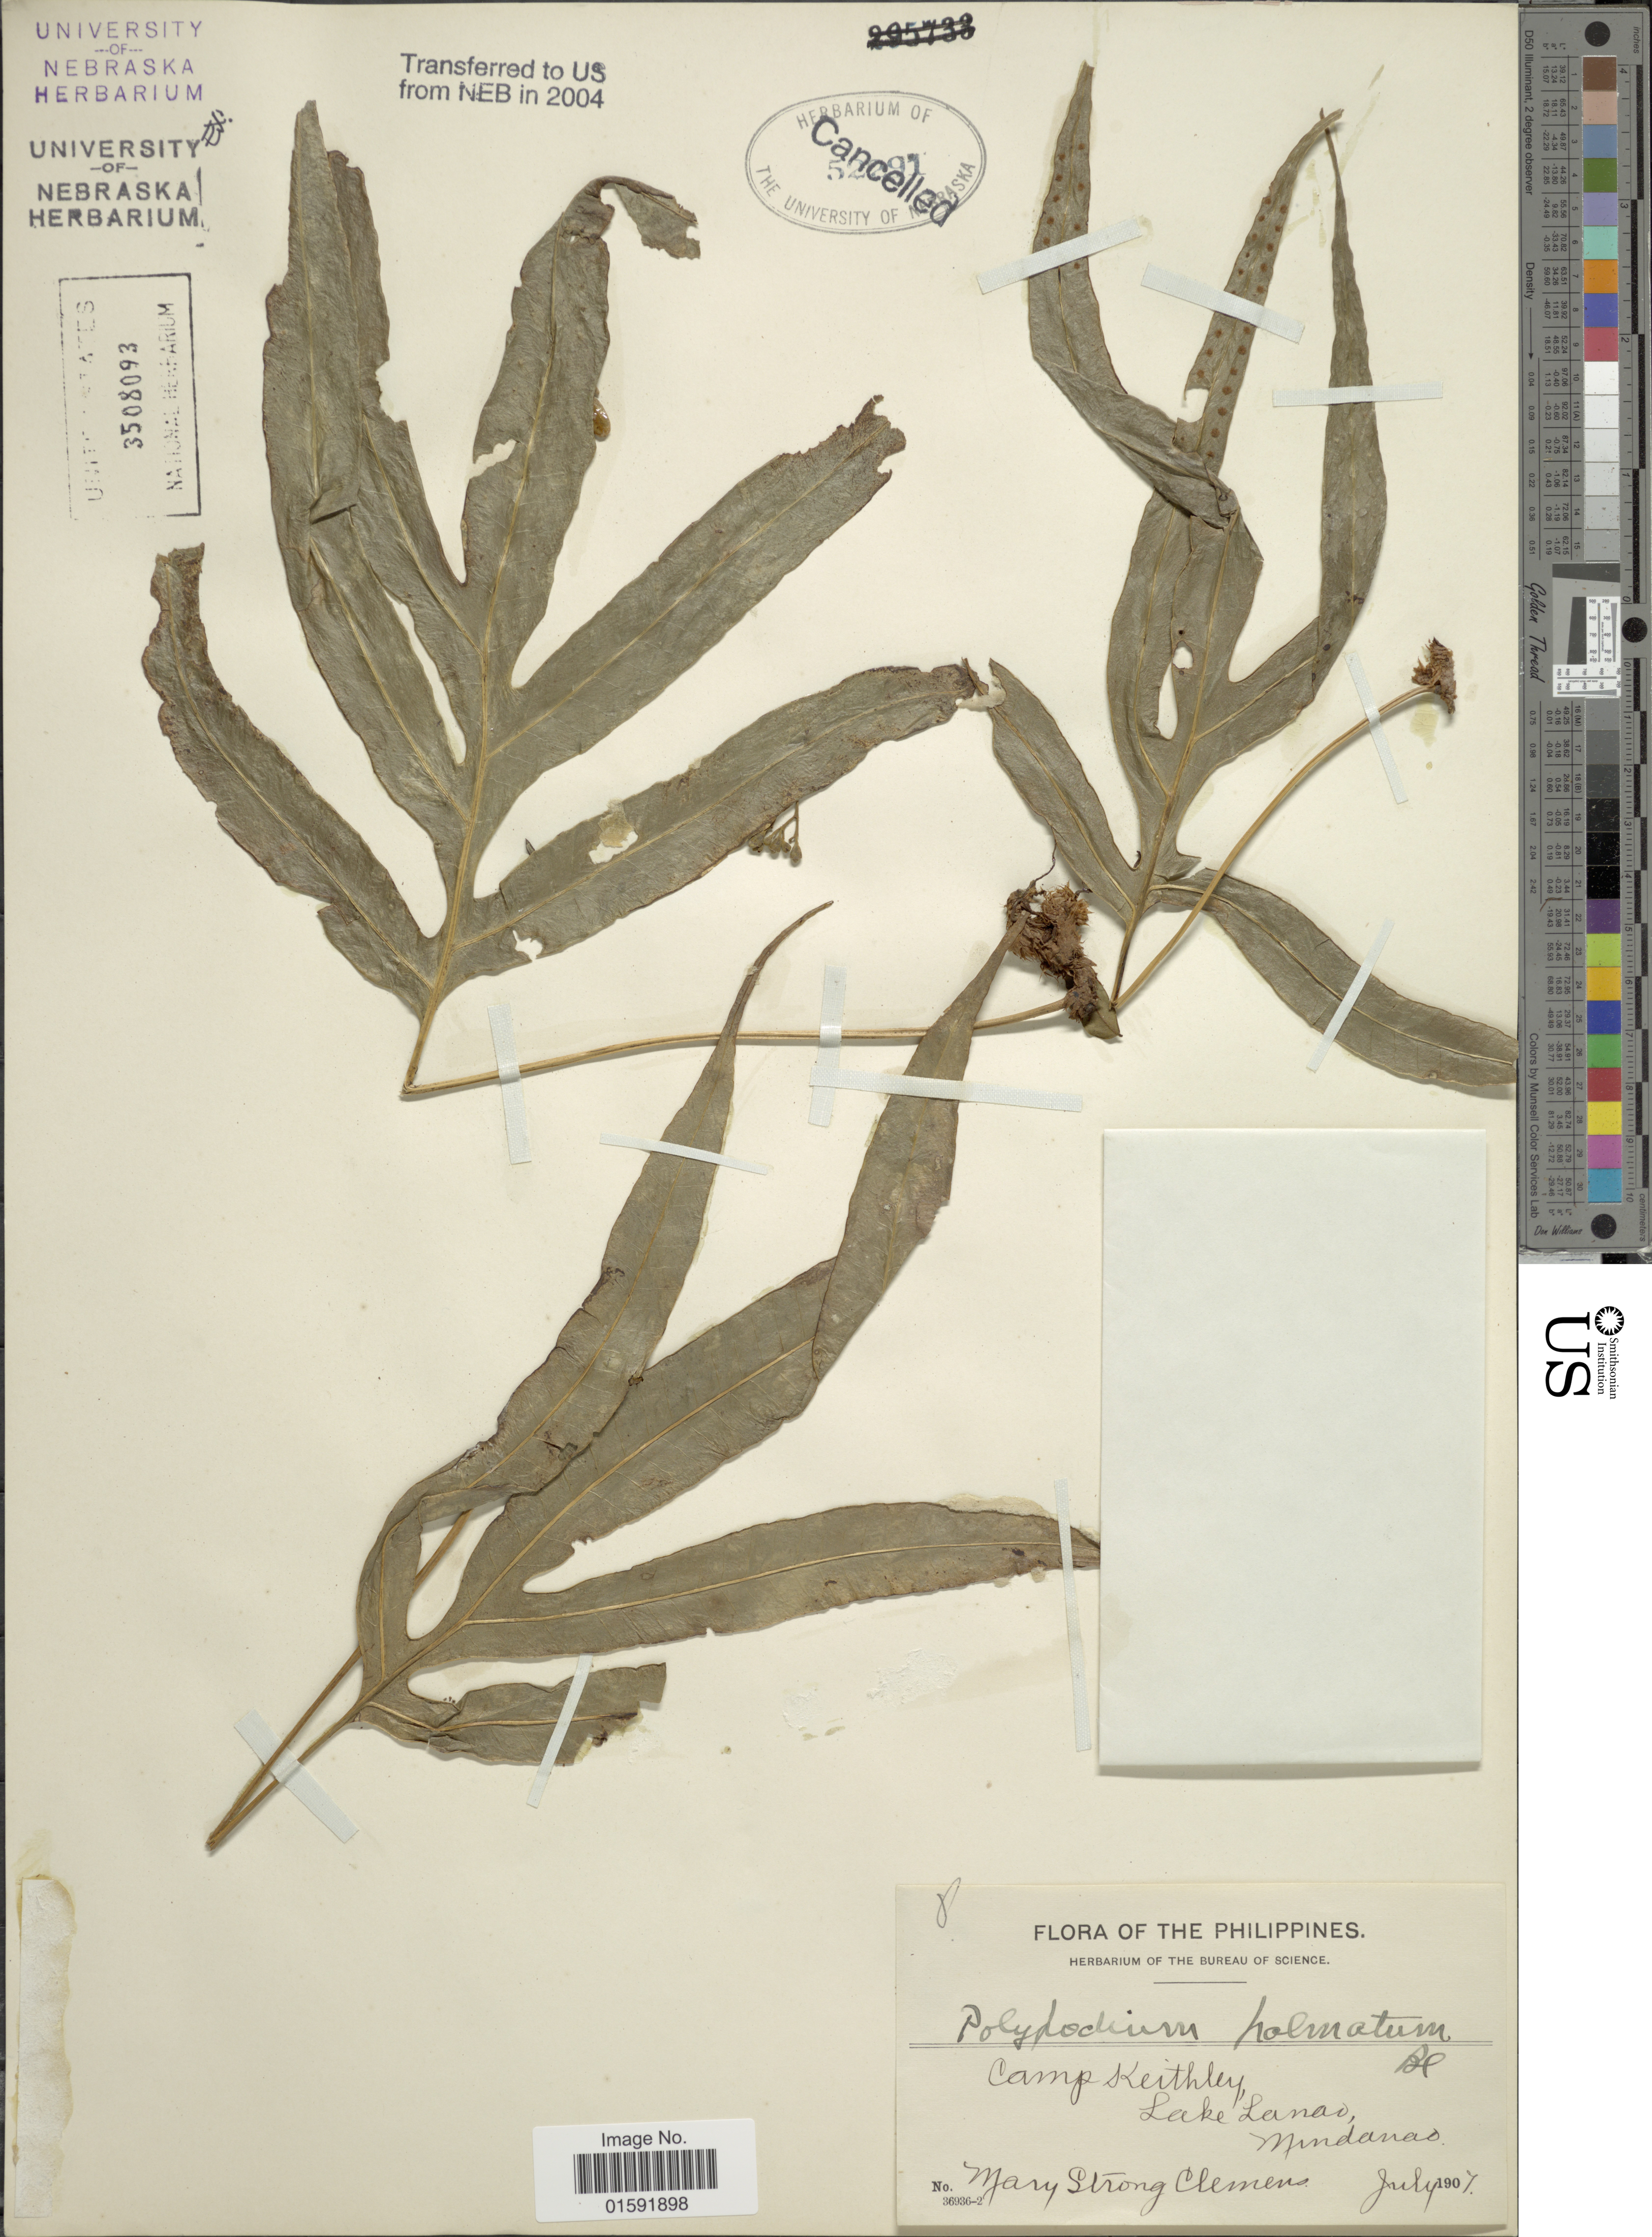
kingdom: Plantae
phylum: Tracheophyta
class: Polypodiopsida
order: Polypodiales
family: Polypodiaceae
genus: Selliguea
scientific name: Selliguea taeniata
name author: Parris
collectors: M. S. Clemens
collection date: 1907-07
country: Philippines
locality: Camp Keithley, Lake Lanao, Mindanao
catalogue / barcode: US 3508093